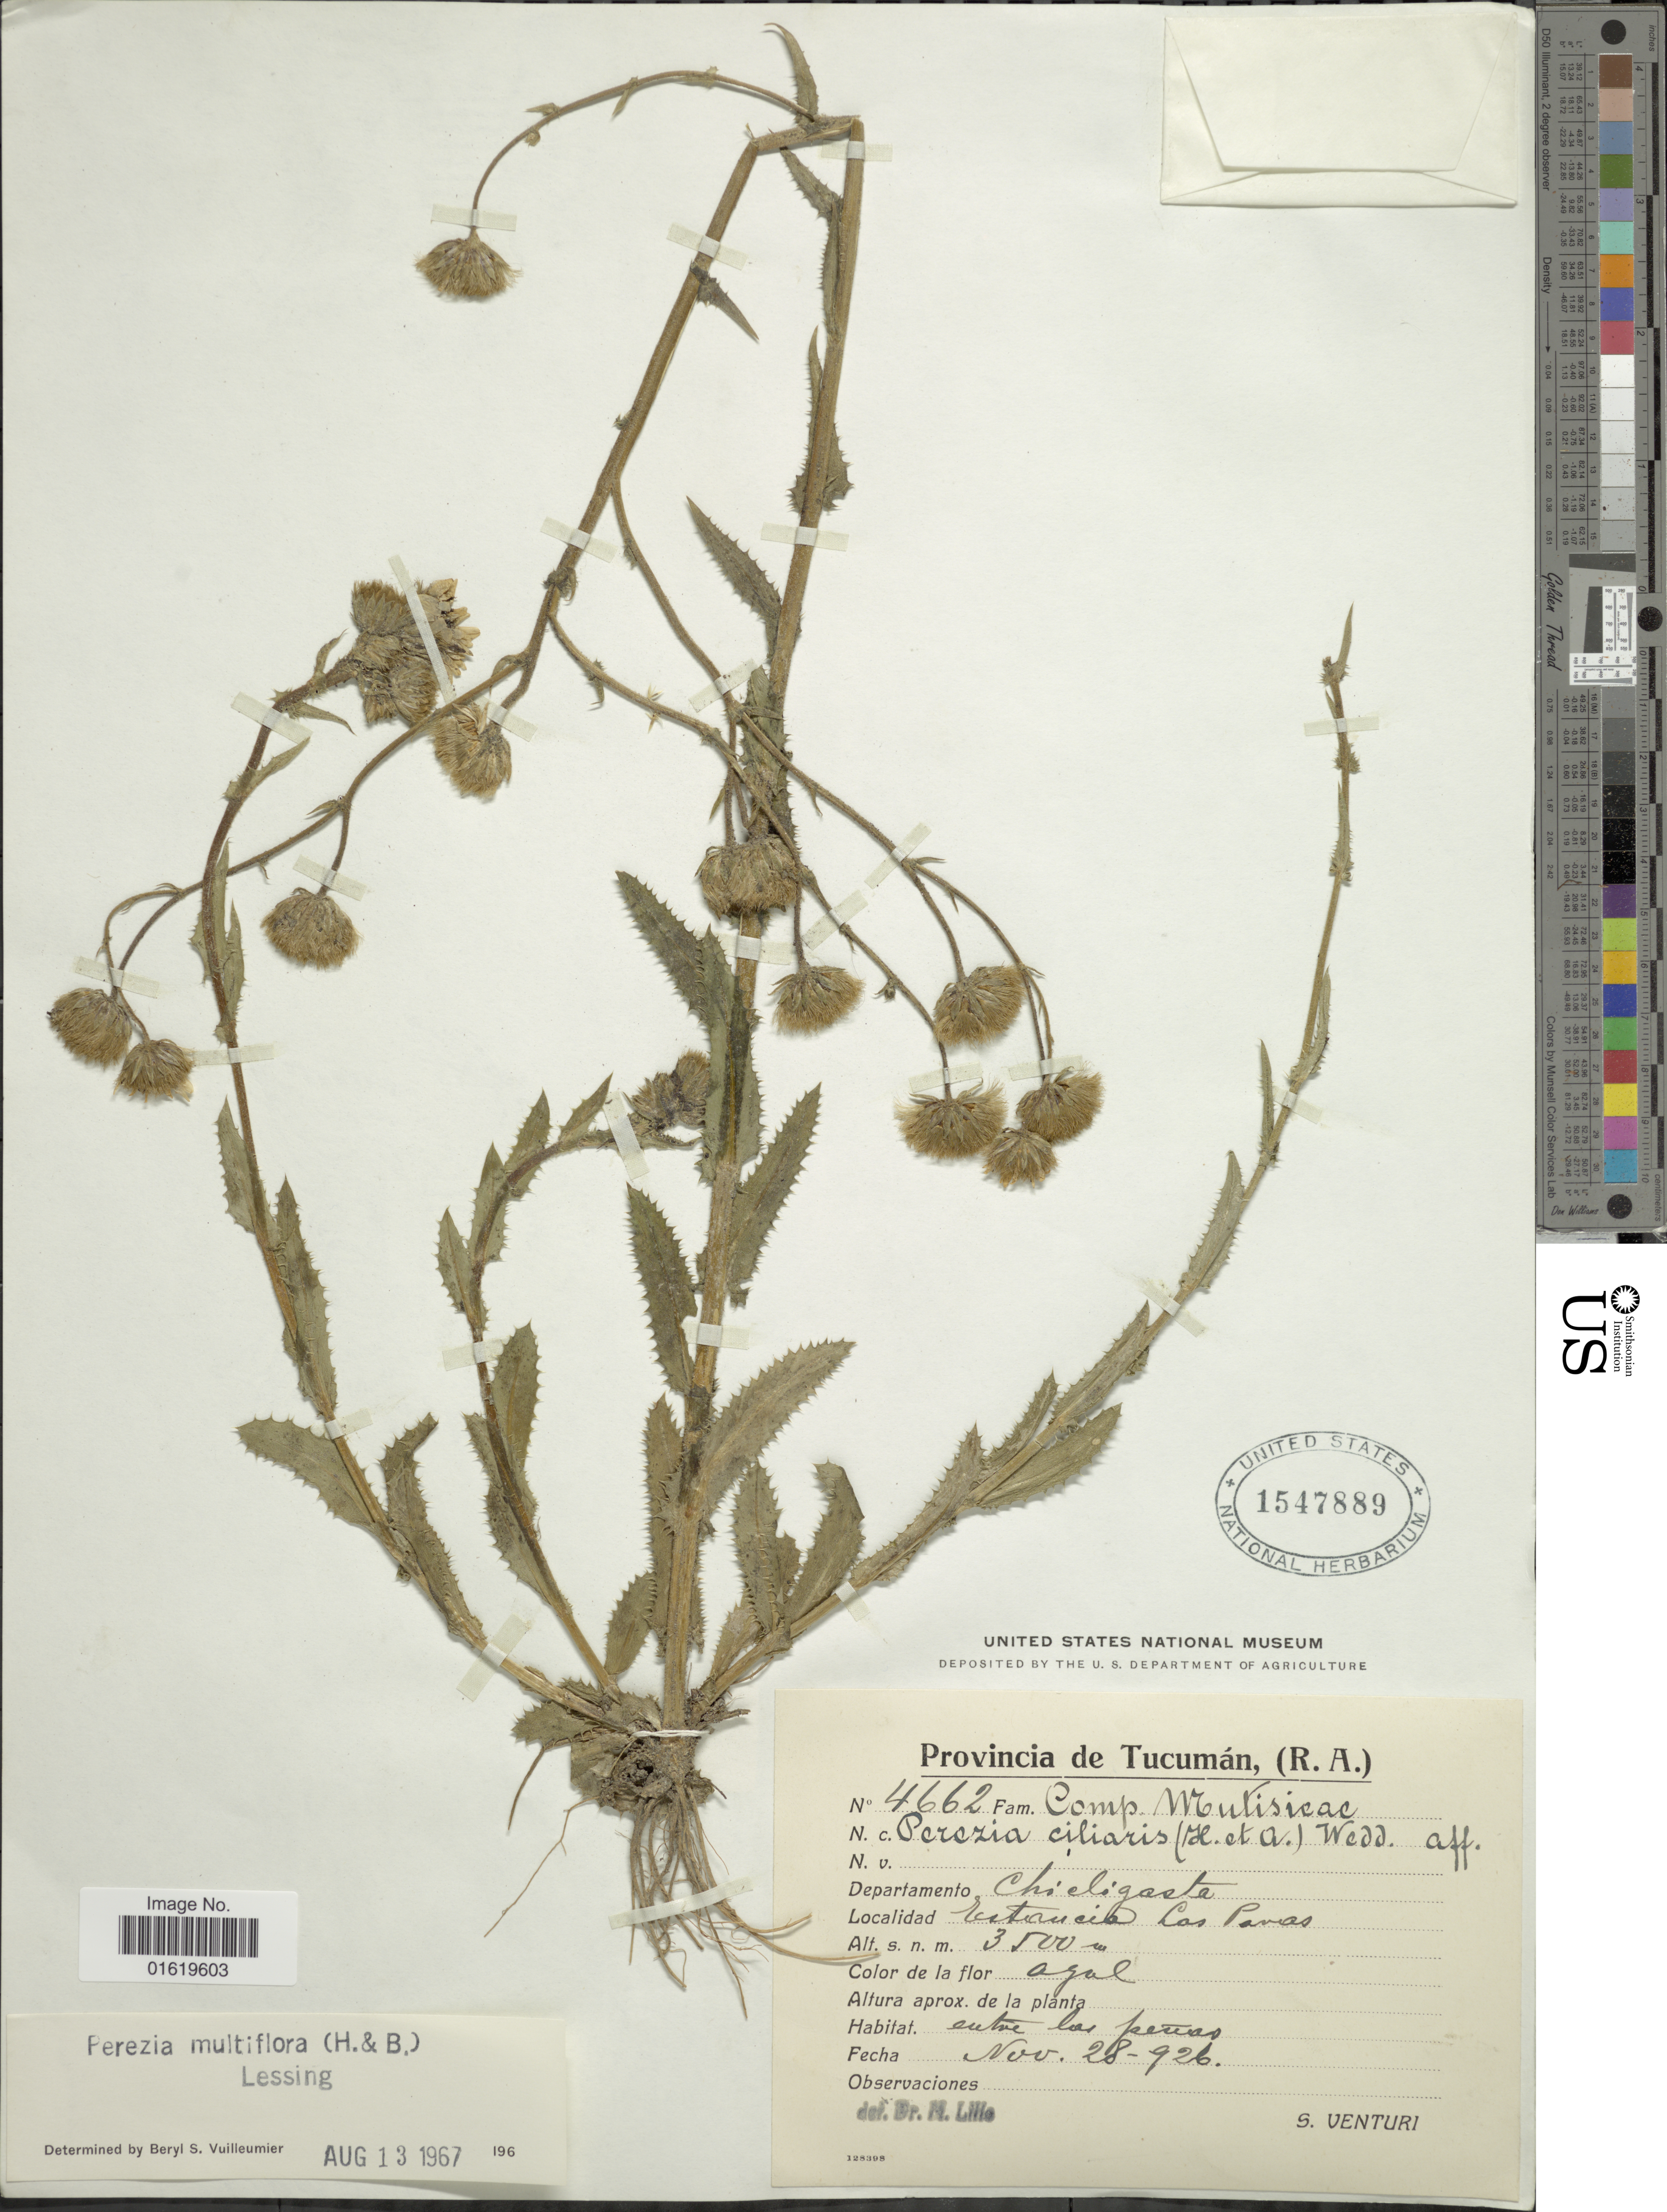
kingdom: Plantae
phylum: Tracheophyta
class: Magnoliopsida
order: Asterales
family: Asteraceae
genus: Perezia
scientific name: Perezia multiflora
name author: Less.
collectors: S. Venturi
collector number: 4662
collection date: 1926-11-28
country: Argentina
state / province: Tucuman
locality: Provincia de Tucumán, (R.A.). Departamento Chicligasta. Estancia Las Pavas.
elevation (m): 3500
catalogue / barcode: US 1547889